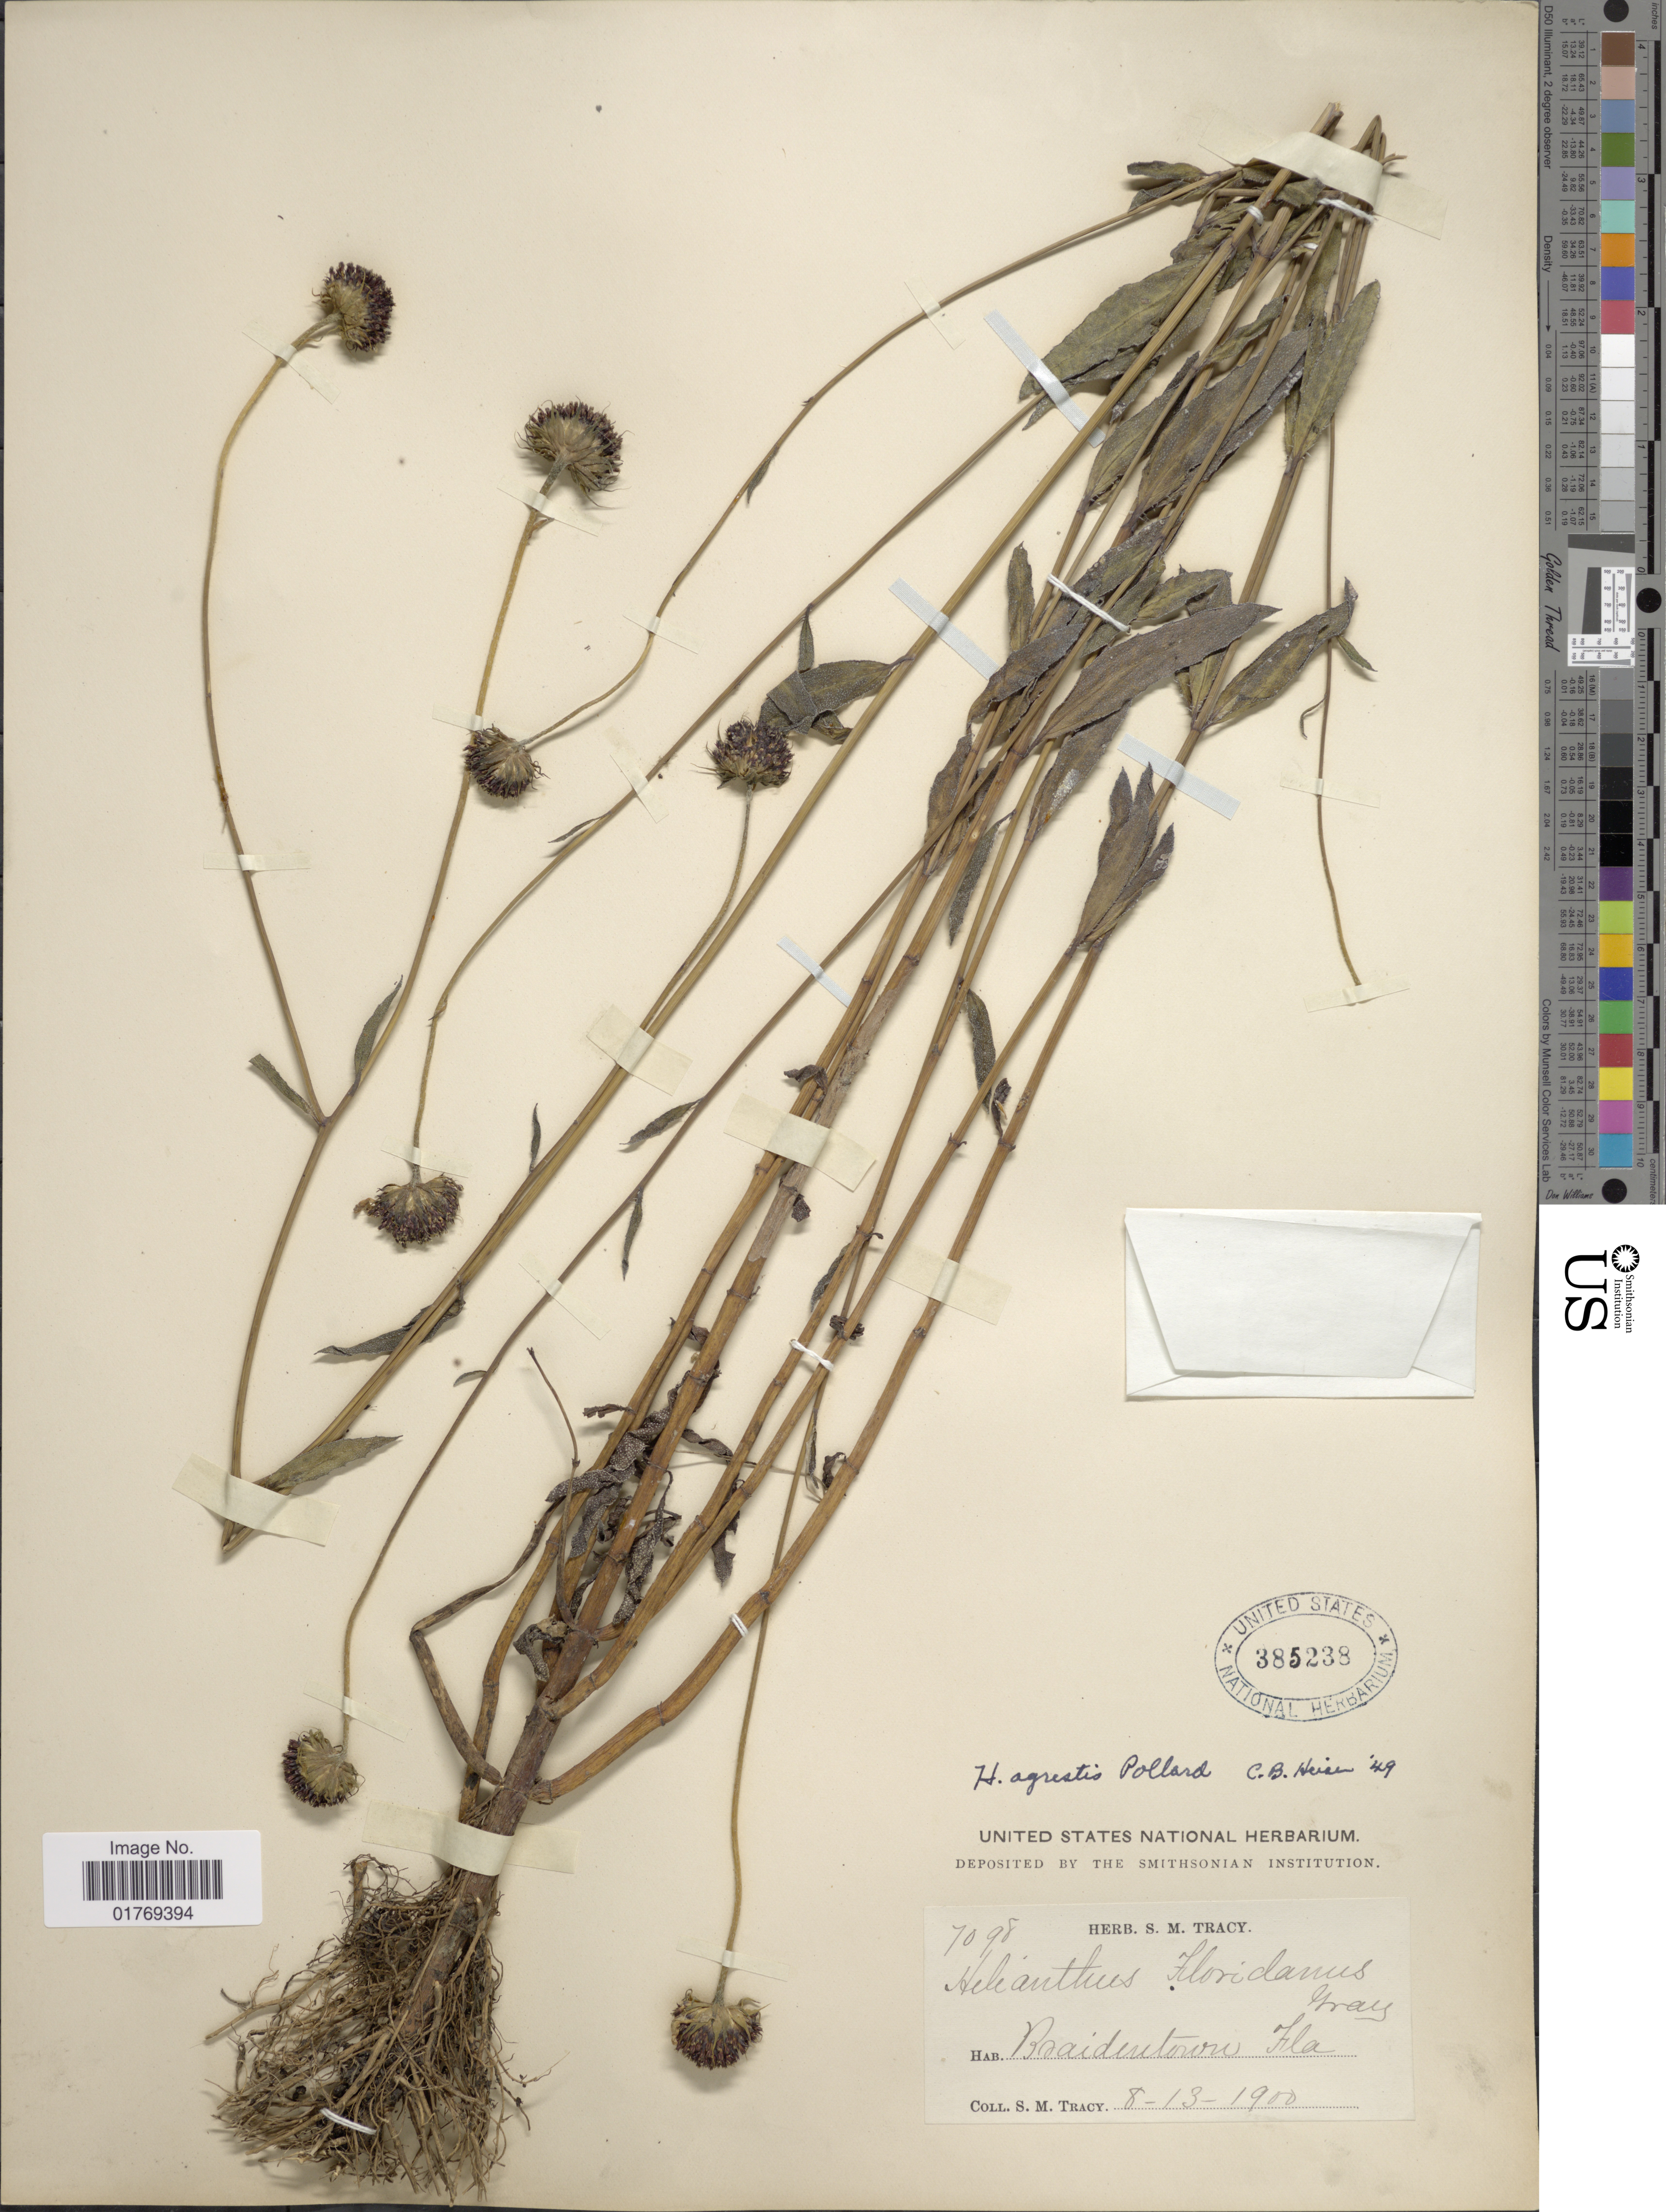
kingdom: Plantae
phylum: Tracheophyta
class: Magnoliopsida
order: Asterales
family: Asteraceae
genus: Helianthus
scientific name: Helianthus agrestis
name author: Pollard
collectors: S. M. Tracy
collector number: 7098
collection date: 1900-08-13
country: United States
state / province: Florida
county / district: Manatee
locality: Braidentown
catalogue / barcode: US 385238